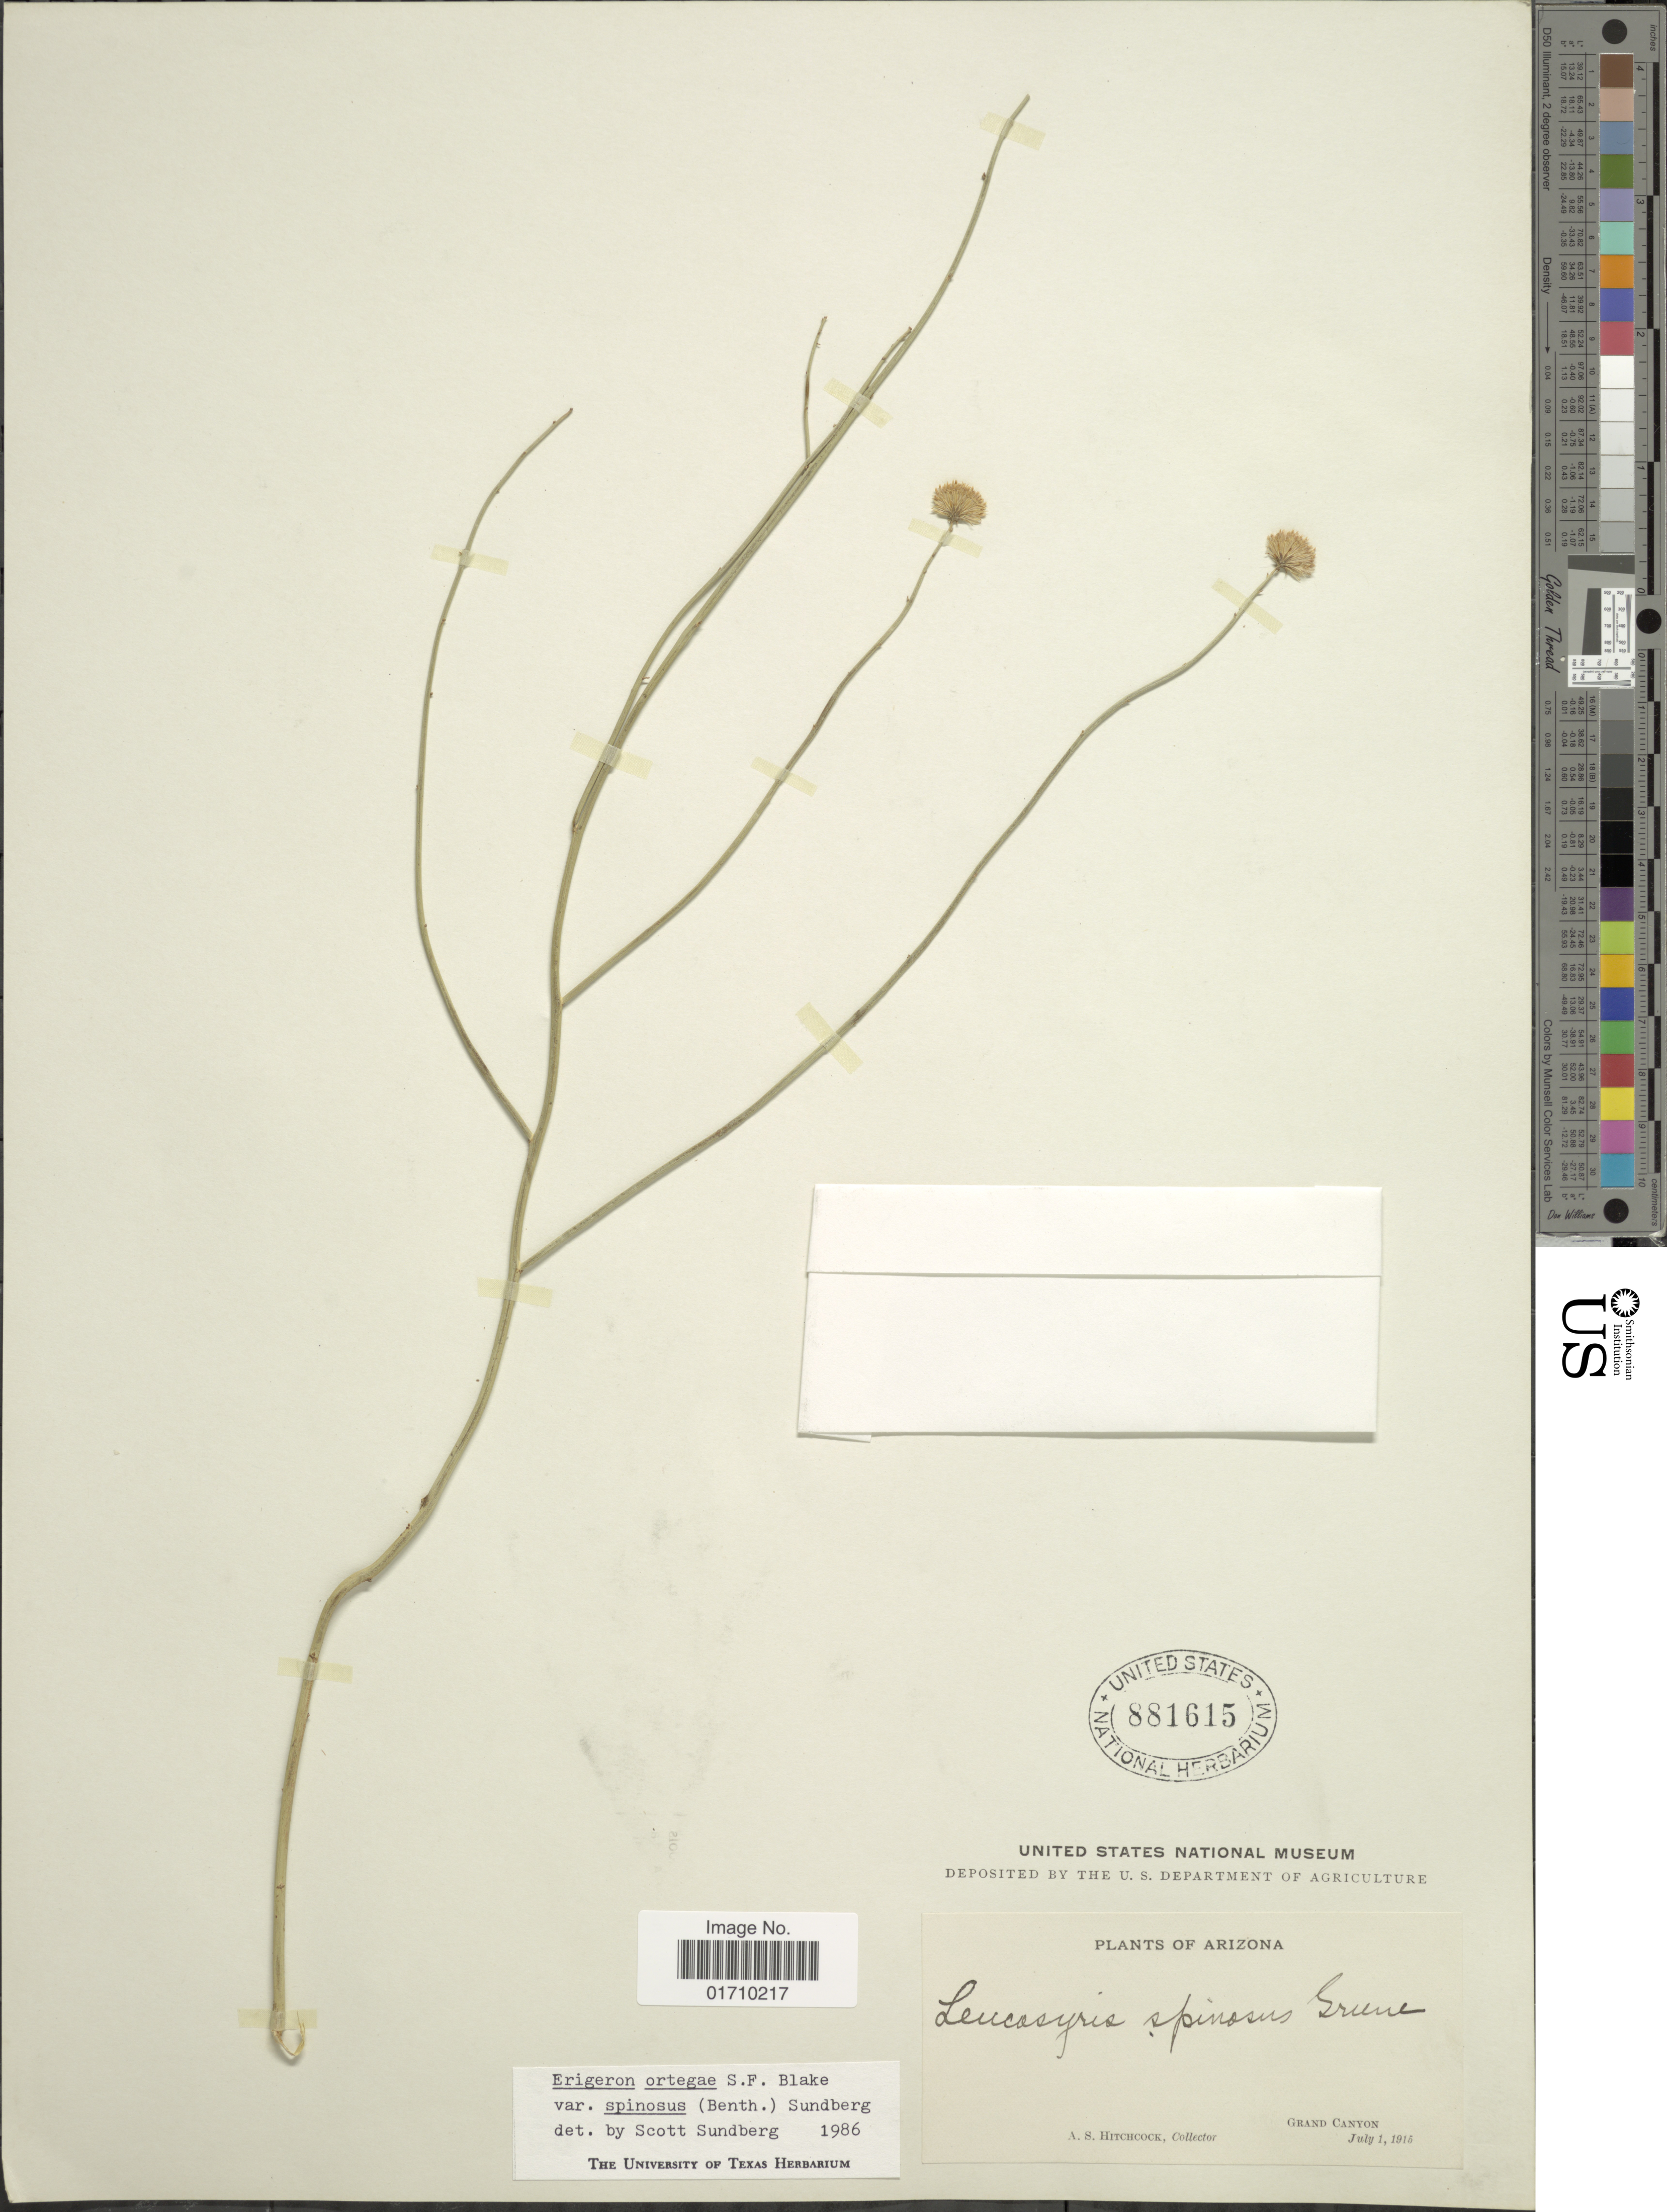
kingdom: Plantae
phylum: Tracheophyta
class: Magnoliopsida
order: Asterales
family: Asteraceae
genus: Chloracantha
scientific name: Chloracantha spinosa var. spinosa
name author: (Benth.) G.L. Nesom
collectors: A. S. Hitchcock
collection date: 1915-07-01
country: United States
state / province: Arizona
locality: Grand Canyon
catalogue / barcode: US 881615